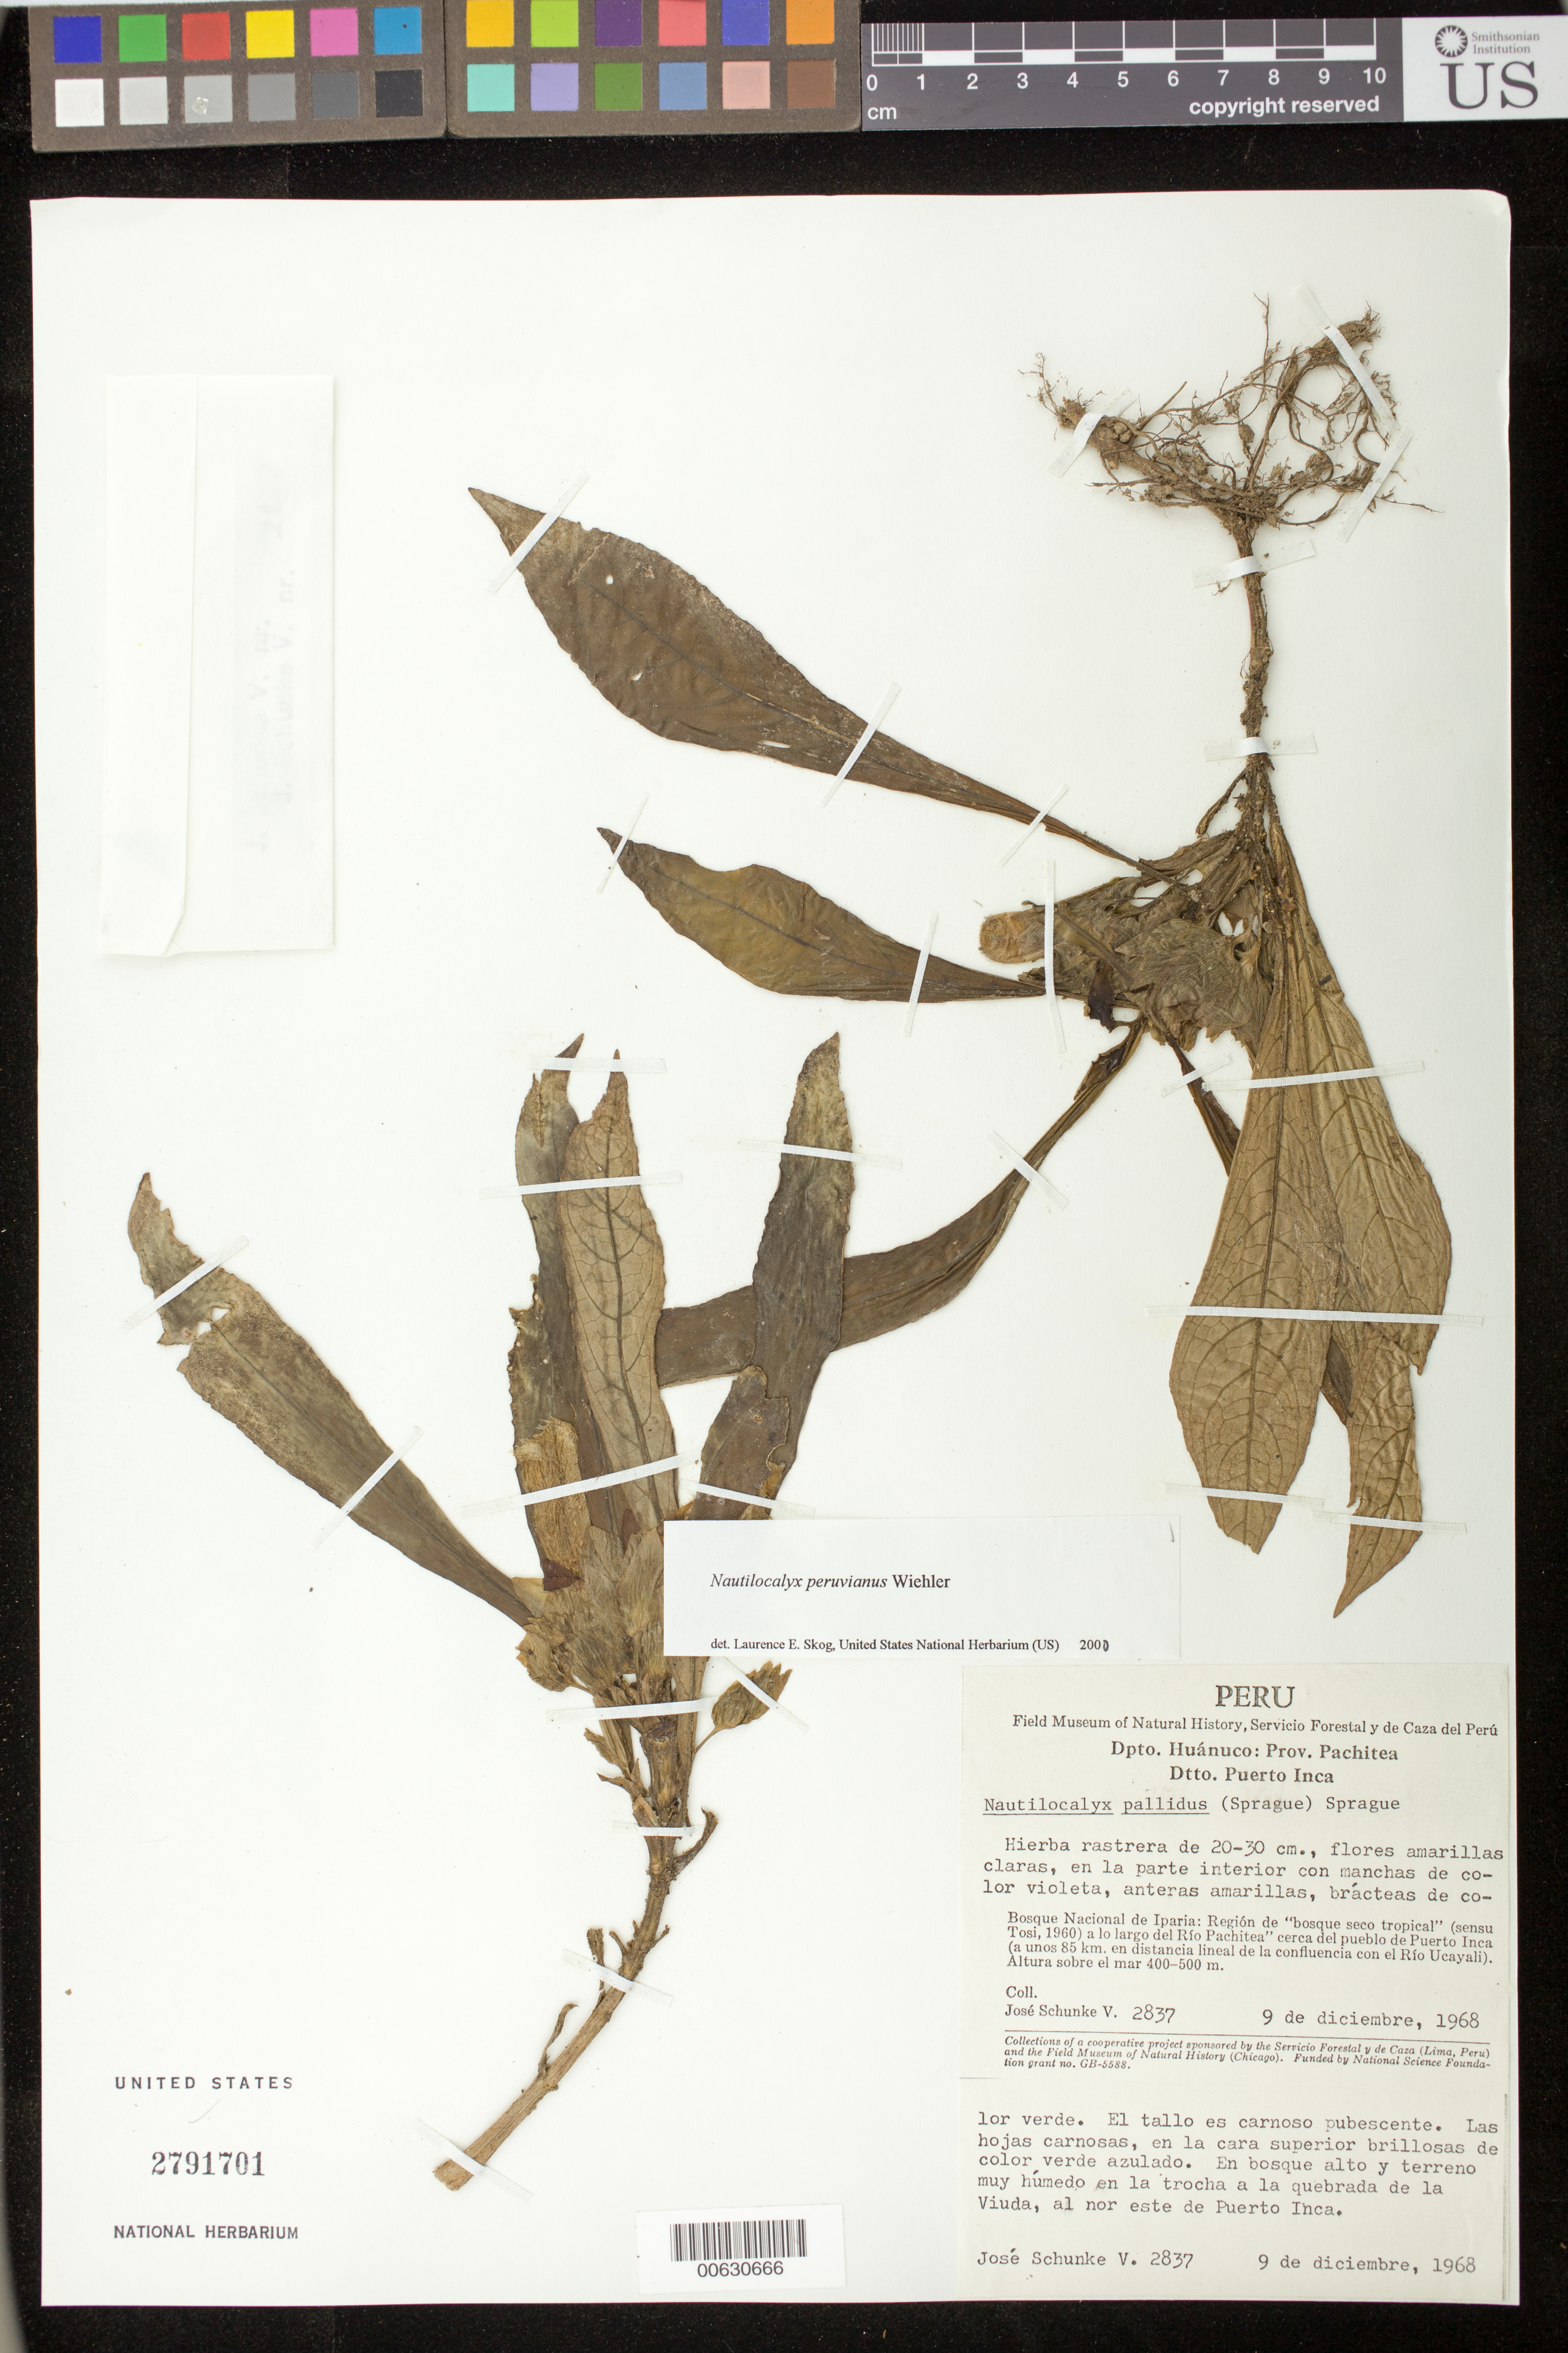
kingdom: Plantae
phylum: Tracheophyta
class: Magnoliopsida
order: Lamiales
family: Gesneriaceae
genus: Nautilocalyx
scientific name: Nautilocalyx peruvianus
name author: Wiehler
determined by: Skog, Laurence E.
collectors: J. Schunke Vigo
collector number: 2837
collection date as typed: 09 Dec 1968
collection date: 1968-12-09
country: Peru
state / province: Huánuco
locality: Prov. Pachitea, Dtto. Puerto Inca; Bosque Nacional de Iparia, a lo largo del Río Pachitea, cerca del pueblo de Puerto Inca (a unos 85 km en distancia lineal de la confluencia con el Río Ucayali); en la trocha a la quebrada de la Viuda, al NE de Puerto Inca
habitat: Región de "bosque seco tropical" (sensu Tosi, 1960); en bosque alto y terreno muy húmedo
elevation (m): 400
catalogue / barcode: US 2791701